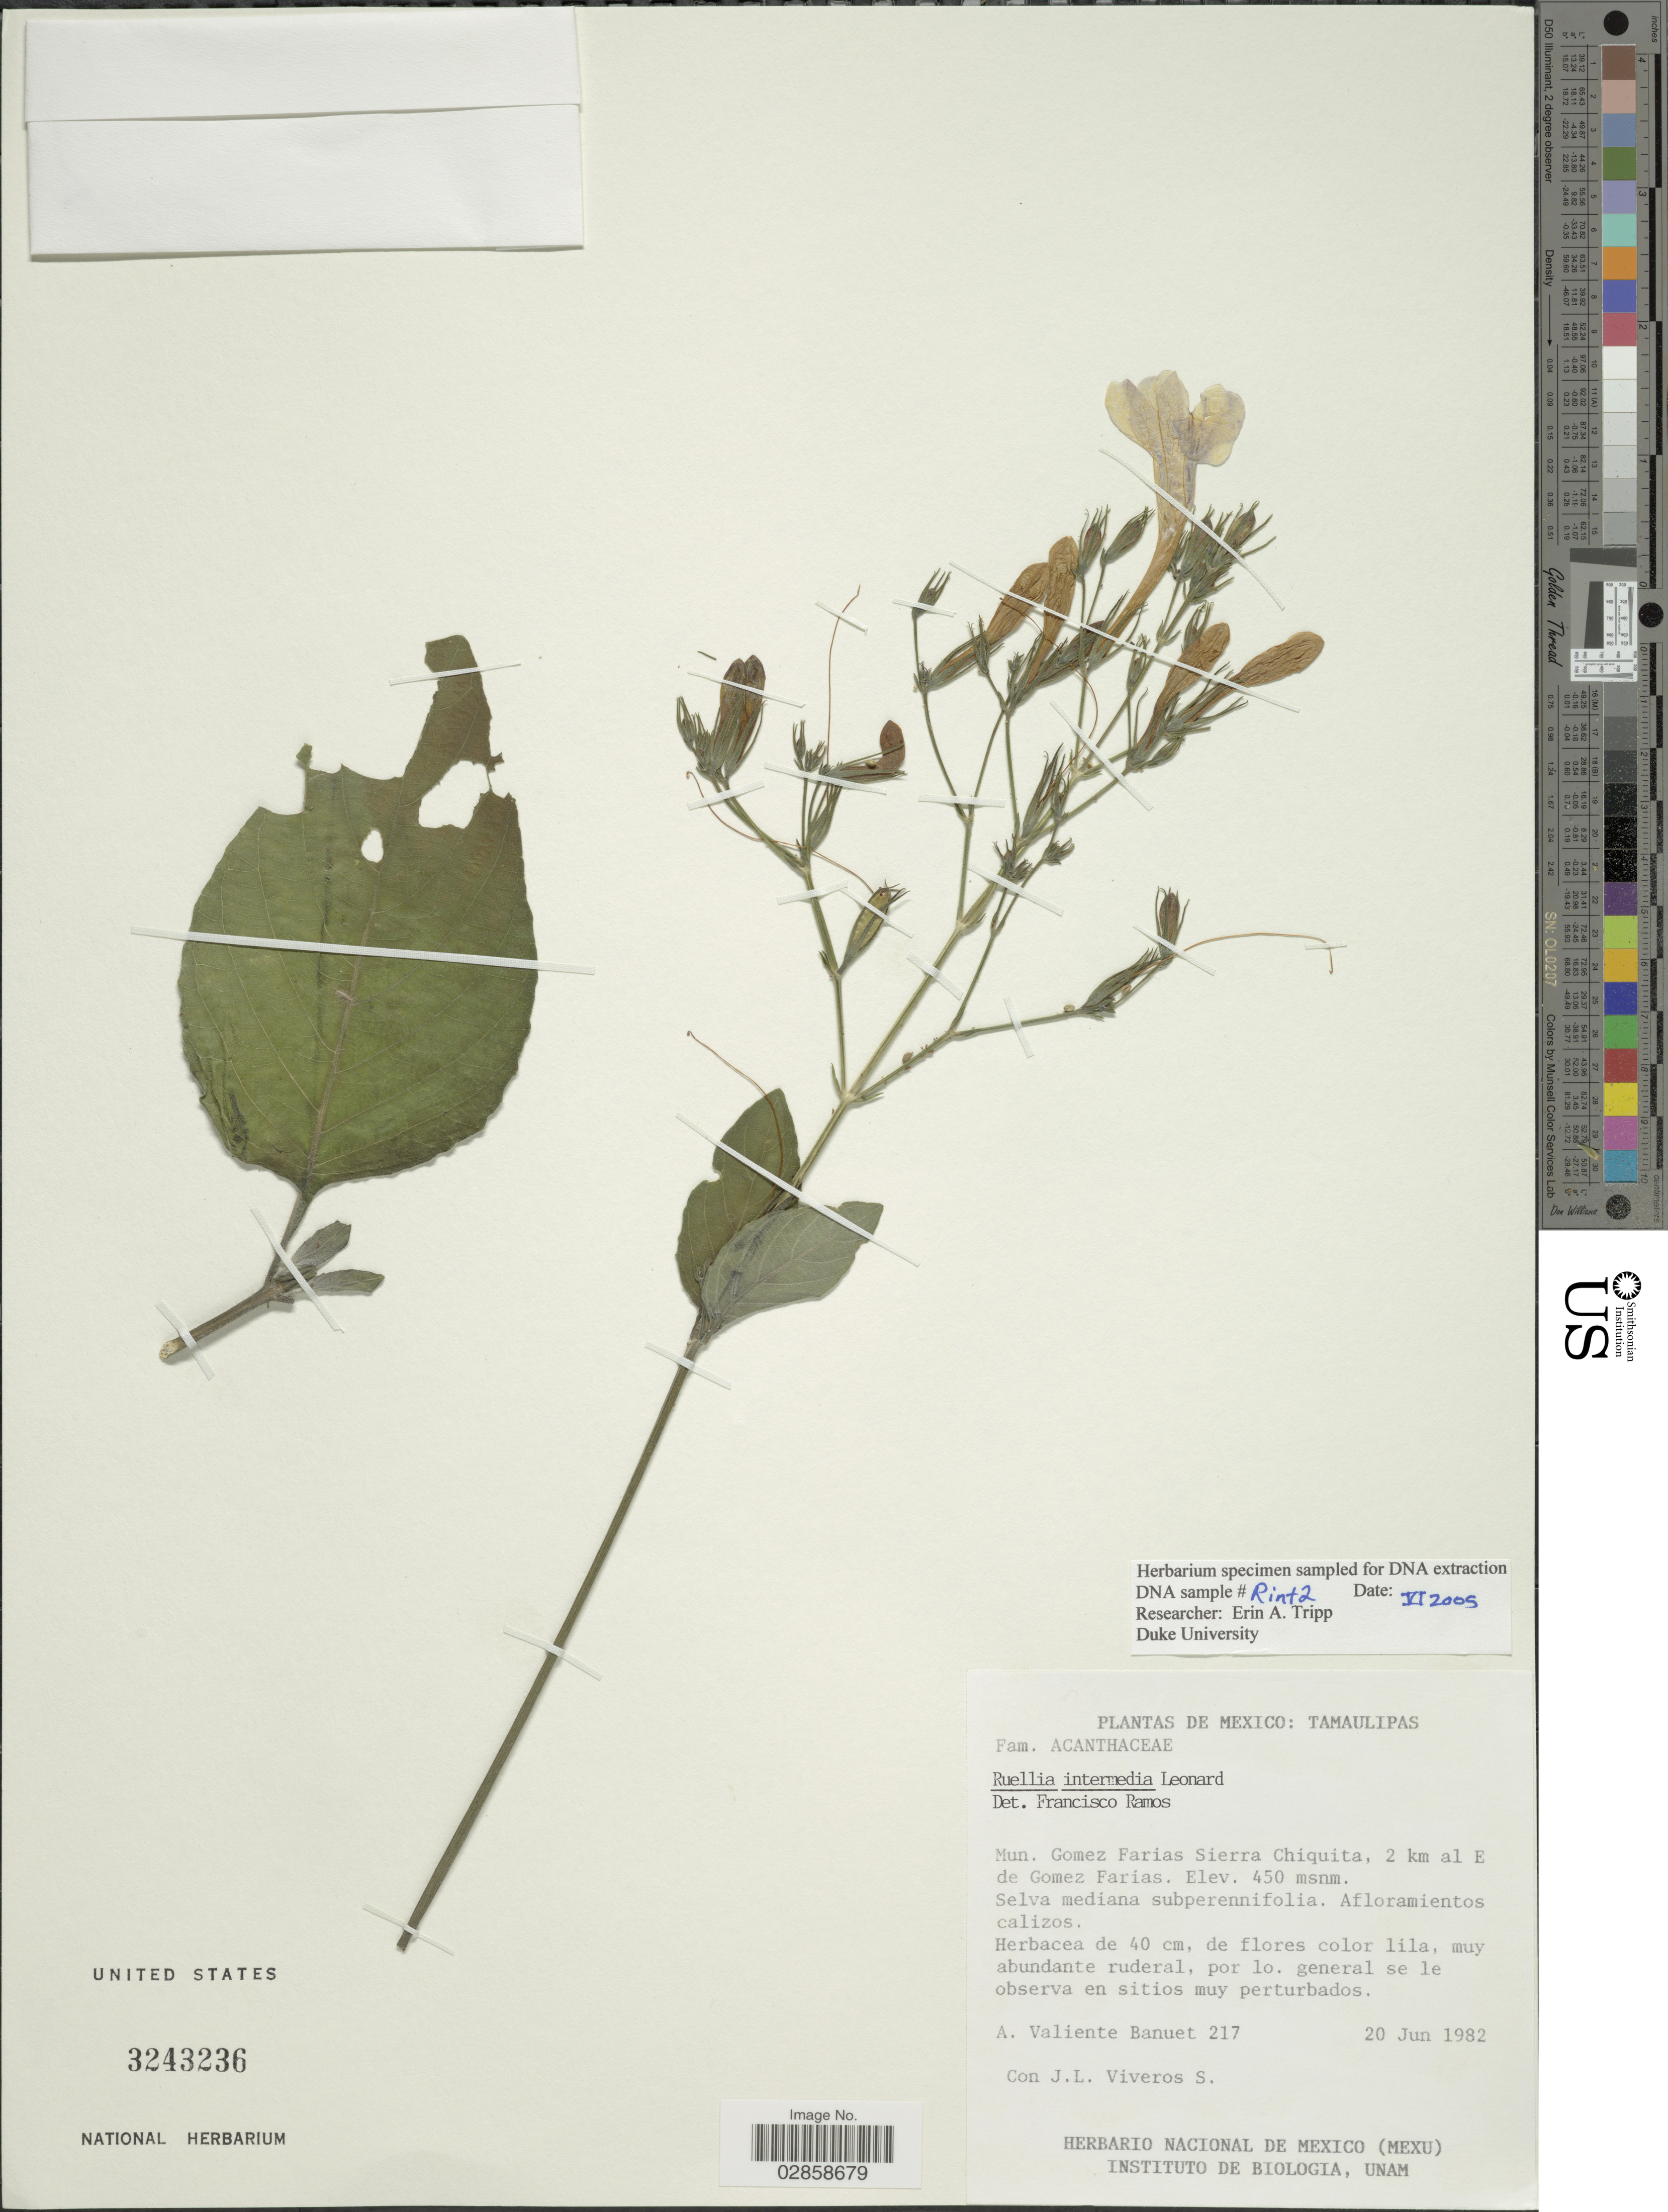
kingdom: Plantae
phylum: Tracheophyta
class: Magnoliopsida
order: Lamiales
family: Acanthaceae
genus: Ruellia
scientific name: Ruellia intermedia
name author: Leonard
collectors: A. Valiente B. & J. Viveros S.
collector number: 217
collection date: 1982-06-20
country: Mexico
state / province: Tamaulipas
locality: Mun. Gomez Farias Sierra Chiquita, 2 km al E de Gomez Farias.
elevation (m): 450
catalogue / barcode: US 3243236